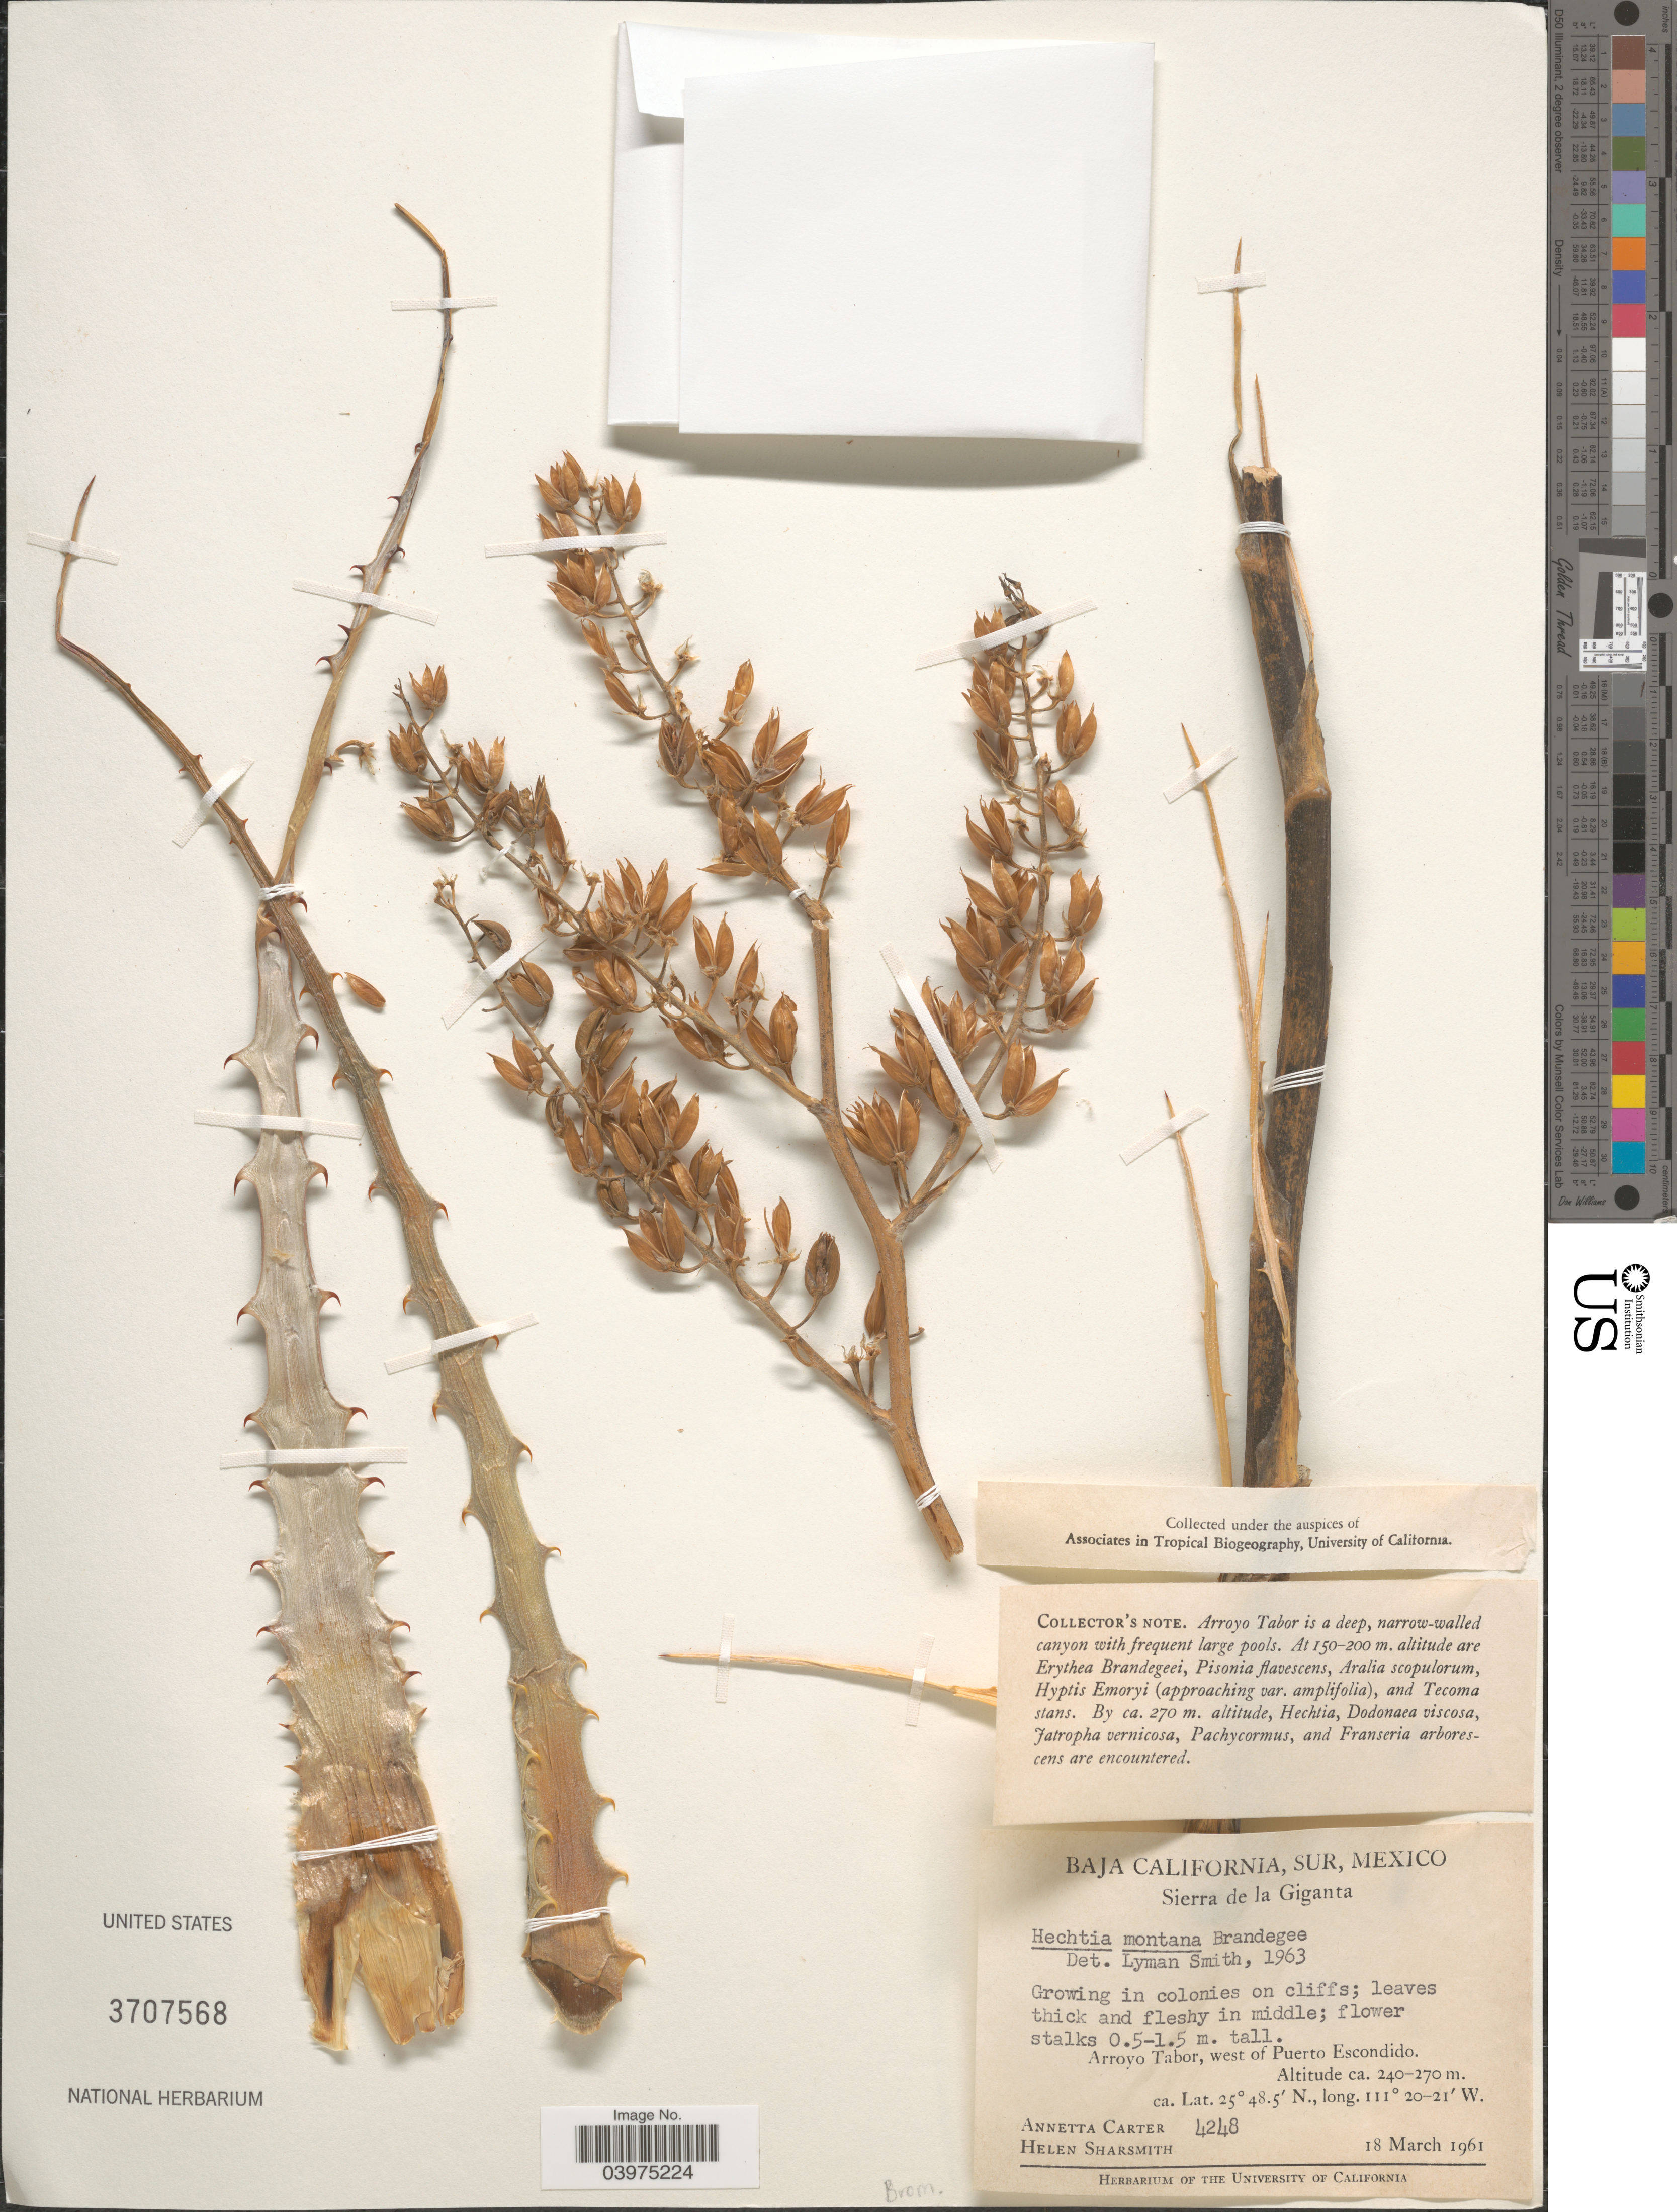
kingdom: Plantae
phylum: Tracheophyta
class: Liliopsida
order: Poales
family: Bromeliaceae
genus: Hechtia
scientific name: Hechtia montana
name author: Brandegee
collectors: A. Carter & H. Sharsmith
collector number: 4248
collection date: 1961-03-18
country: Mexico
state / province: Baja California Sur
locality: Baja California, Sur. Sierra de la Giganta. Arroyo Tabor, west of Puerto Escondido.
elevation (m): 240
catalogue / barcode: US 3707568